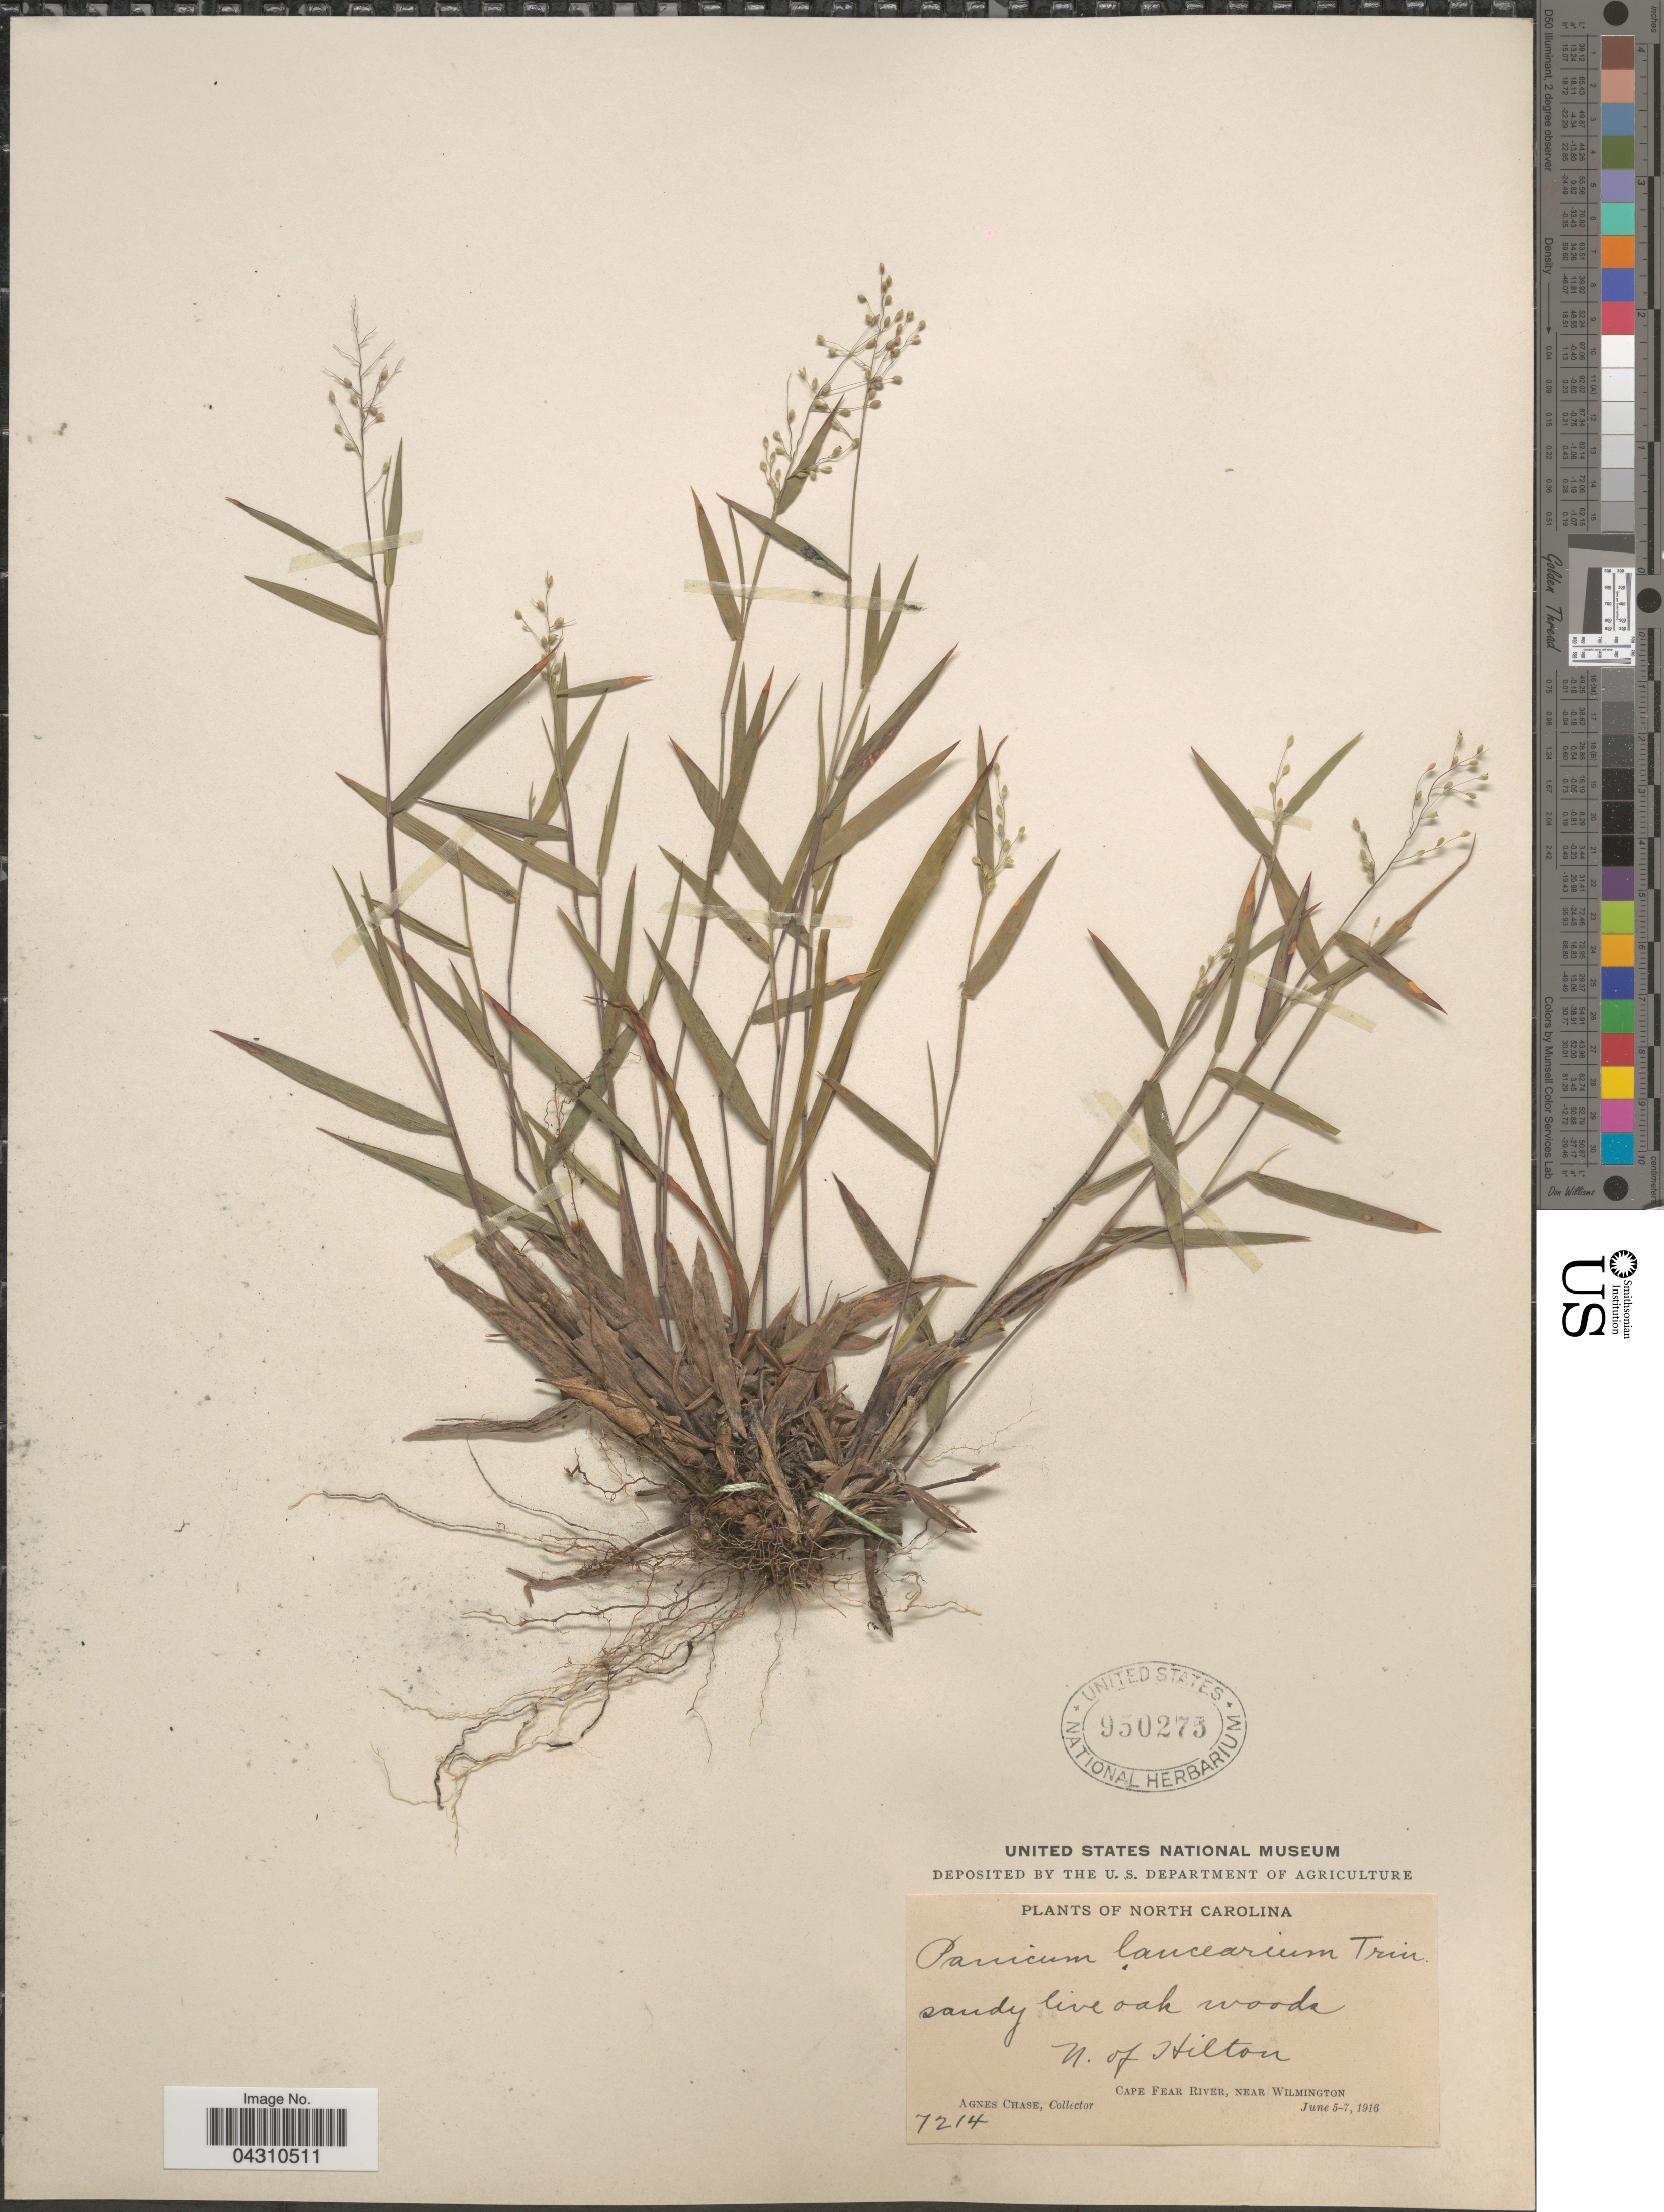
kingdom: Plantae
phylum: Tracheophyta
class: Liliopsida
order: Poales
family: Poaceae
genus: Dichanthelium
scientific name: Dichanthelium portoricense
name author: (Desv. ex Ham.) B.F. Hansen & Wunderlin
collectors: A. Chase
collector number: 7214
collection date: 1916-06-05/1916-06-07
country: United States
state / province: North Carolina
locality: N. of Hilton. Cape Fear River, near Wilmington.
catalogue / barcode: US 950273